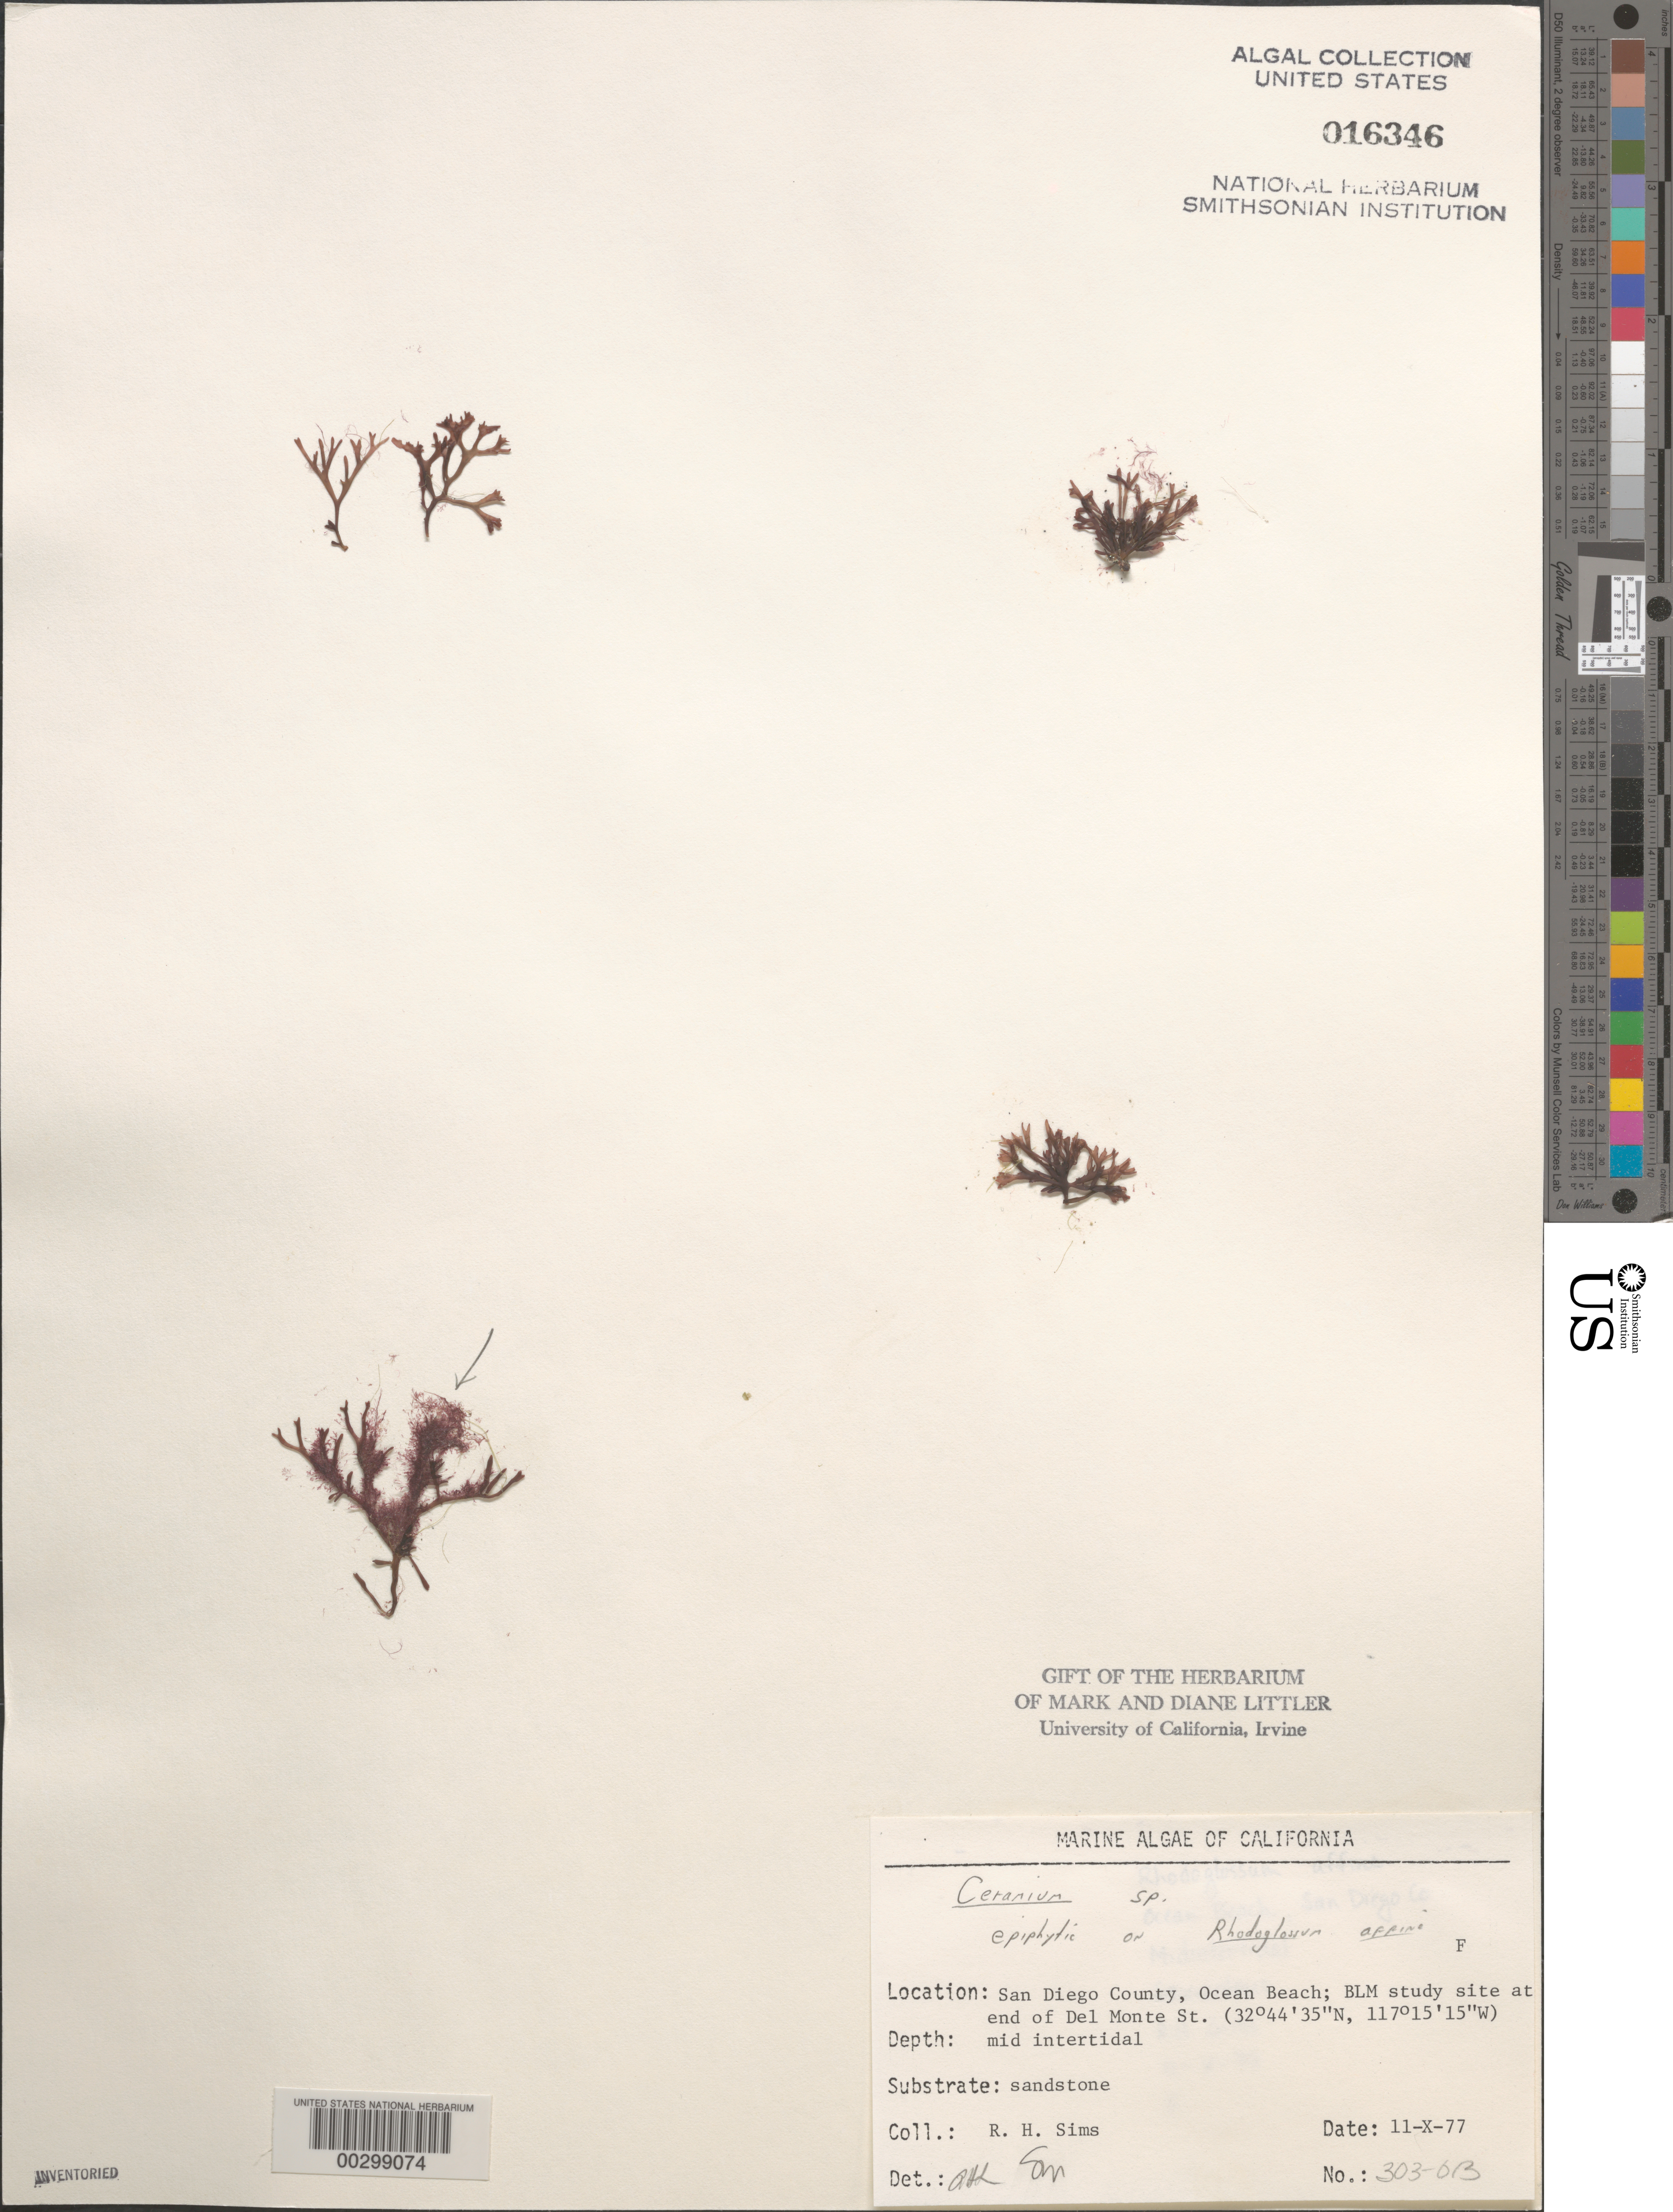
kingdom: Plantae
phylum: Rhodophyta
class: Florideophyceae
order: Ceramiales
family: Ceramiaceae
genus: Ceramium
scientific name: Ceramium sp.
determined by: Sims, Robert H.; Murray, S. N.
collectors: R. H. Sims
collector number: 303-ob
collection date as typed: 11 Oct 1977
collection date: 1977-10-11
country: United States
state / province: California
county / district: San Diego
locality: Ocean Beach, end of Del Monte Street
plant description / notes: BLM-SOCALBIGHT Rocky Intertidal Survey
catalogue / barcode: US 16346